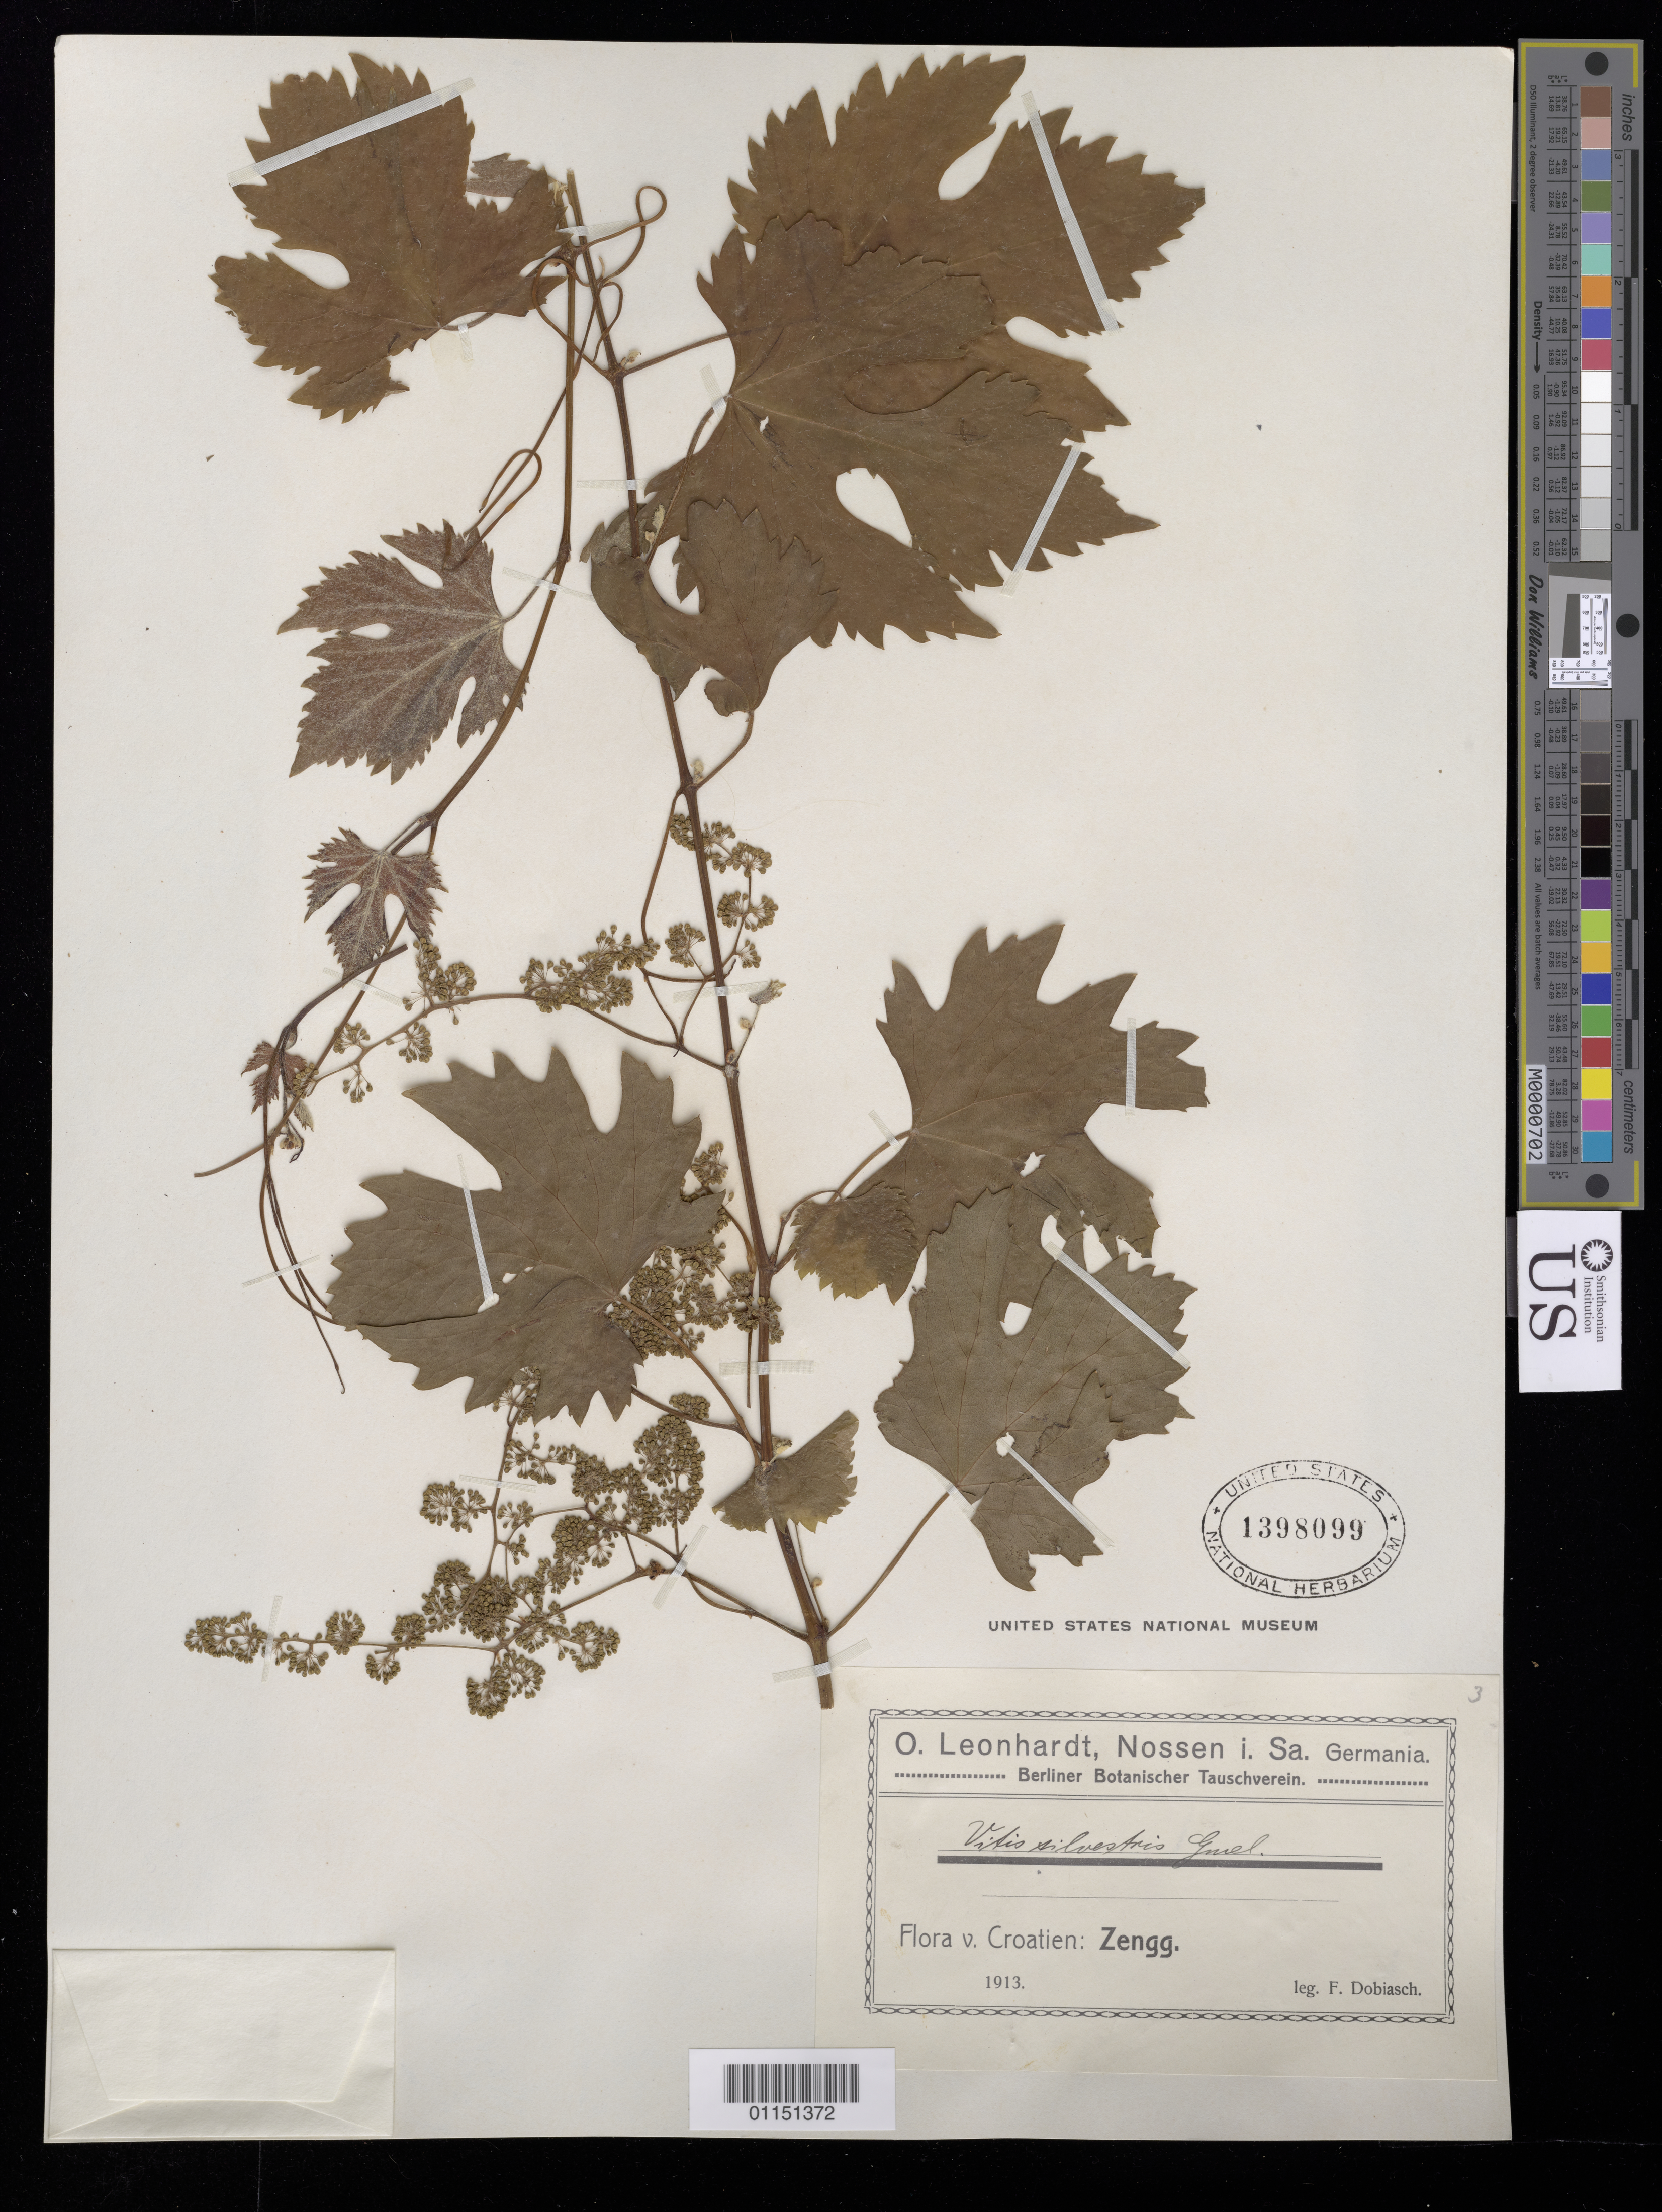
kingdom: Plantae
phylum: Tracheophyta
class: Magnoliopsida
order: Vitales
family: Vitaceae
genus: Vitis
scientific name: Vitis silvestrii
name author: Pamp.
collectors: F. Dobiasch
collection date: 1913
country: Croatia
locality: Zengg.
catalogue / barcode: US 1398099